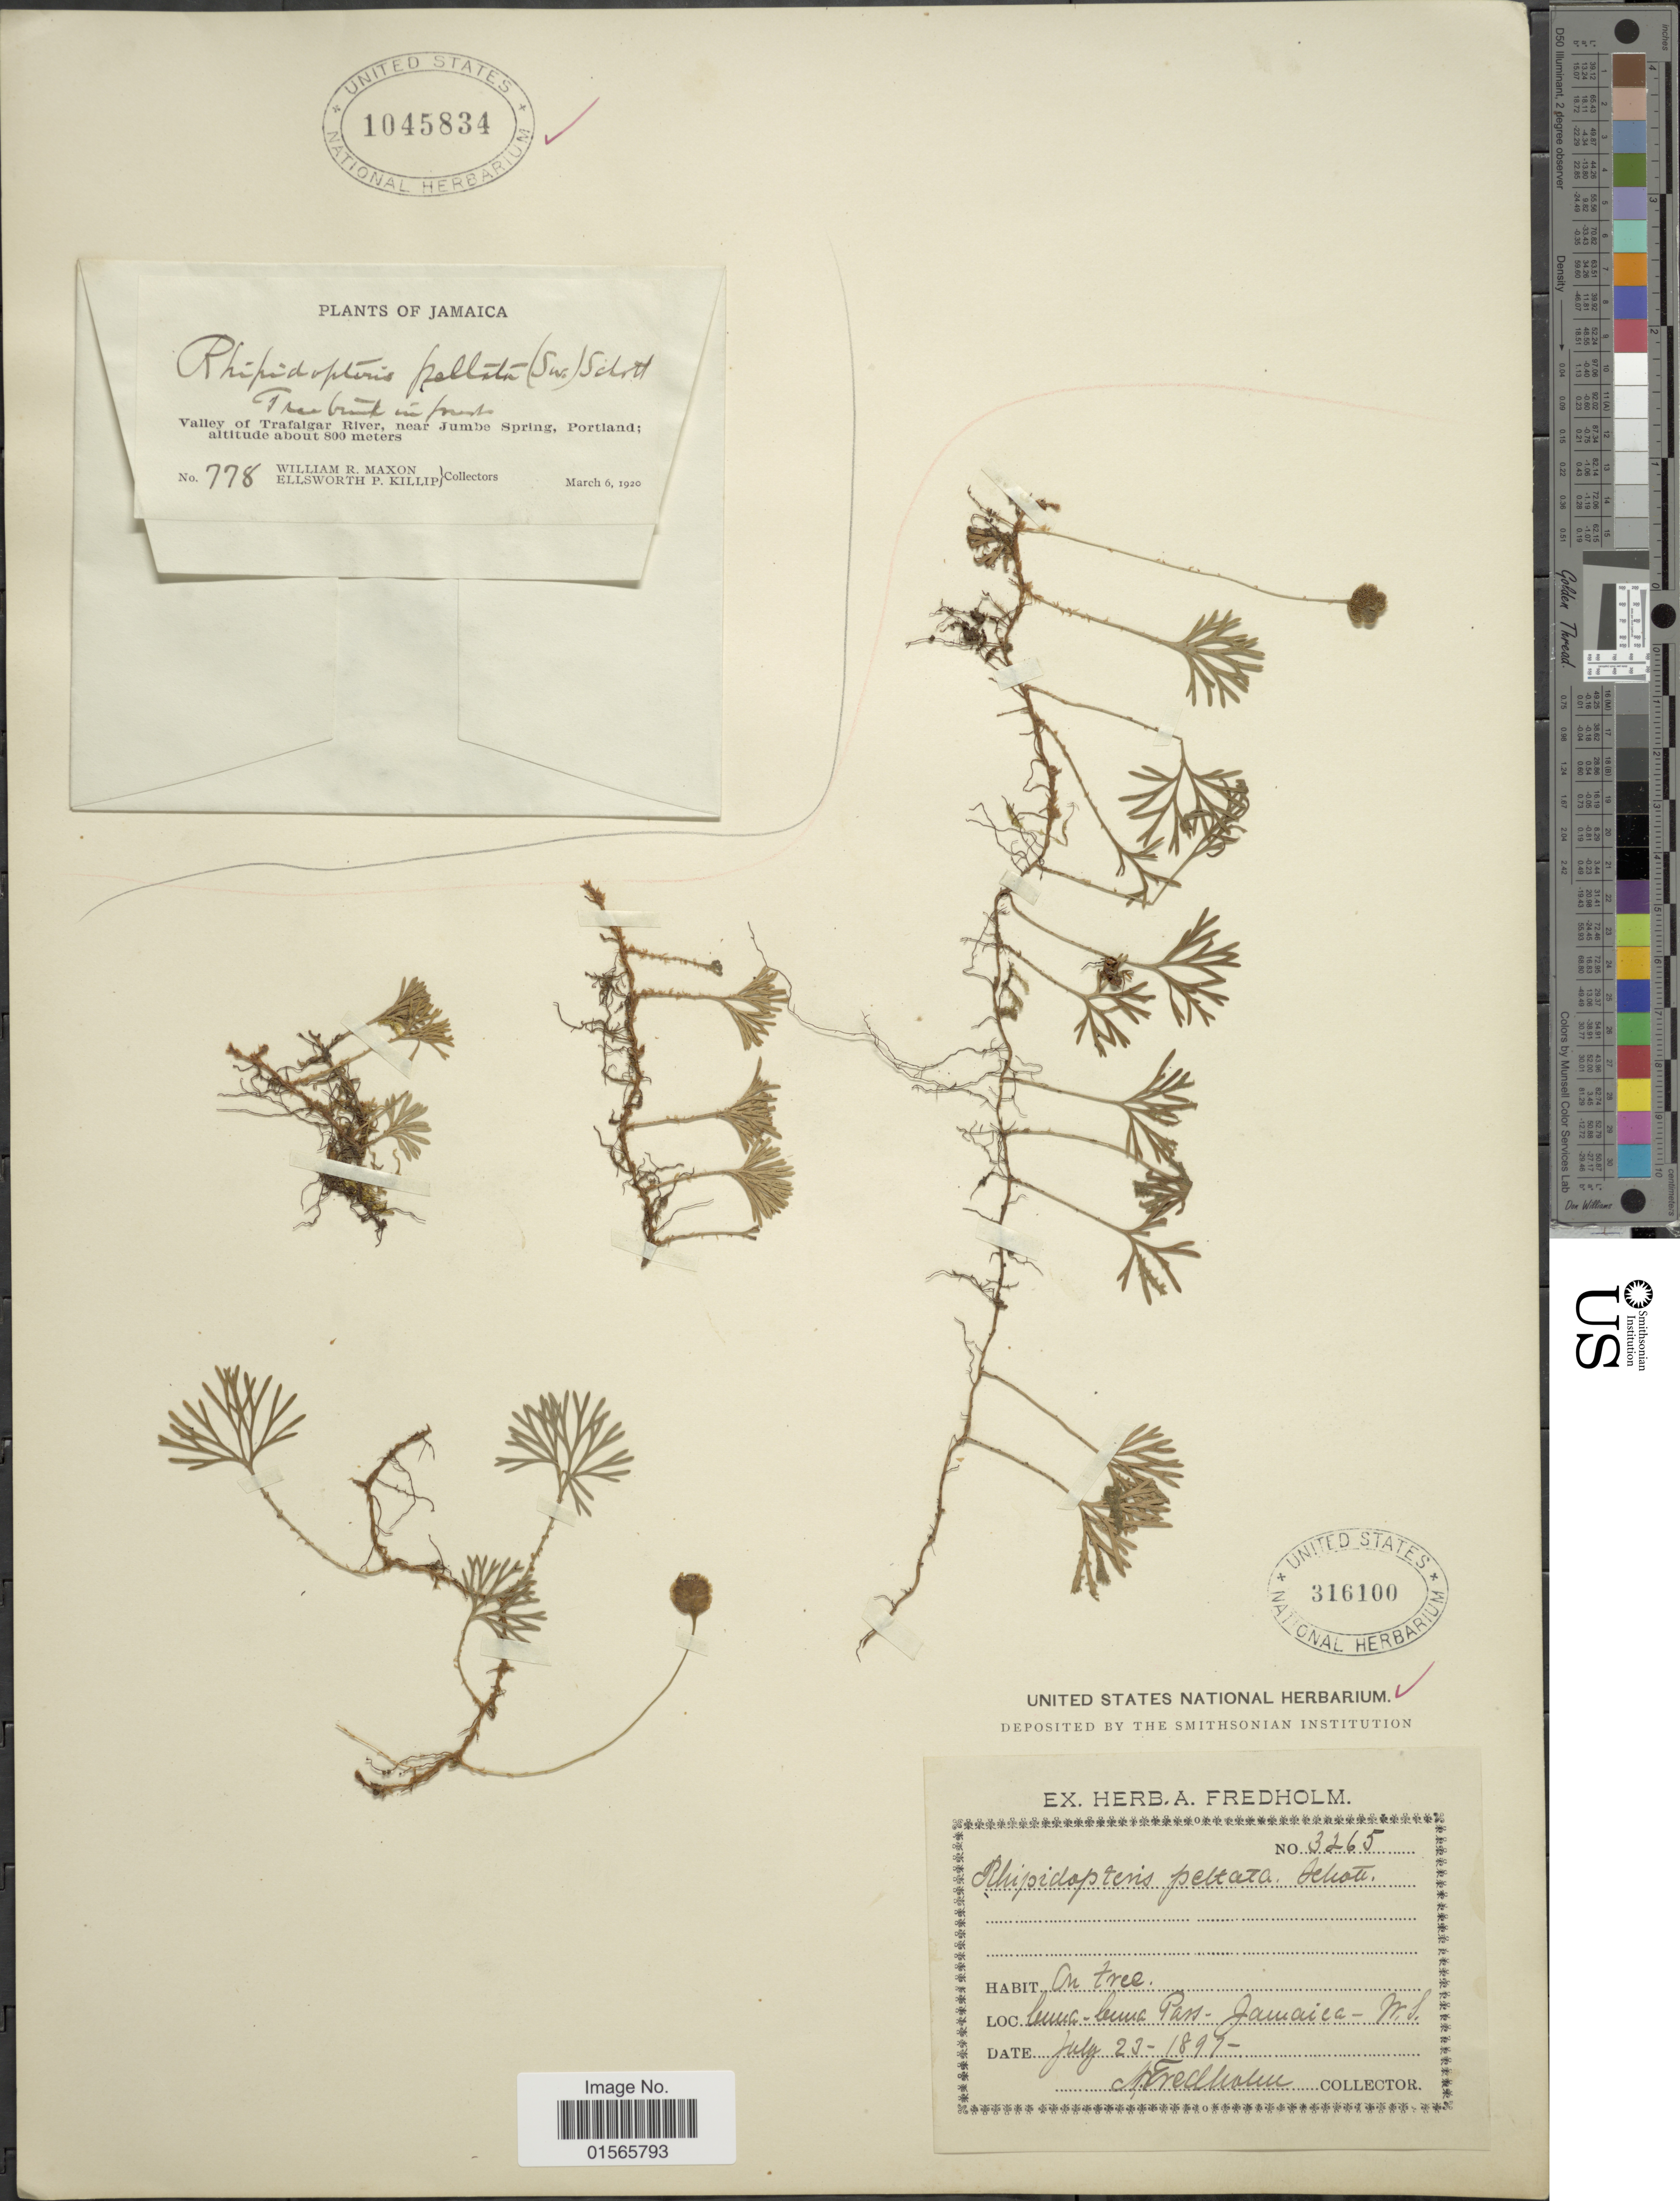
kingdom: Plantae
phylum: Tracheophyta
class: Polypodiopsida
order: Polypodiales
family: Dryopteridaceae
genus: Elaphoglossum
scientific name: Elaphoglossum peltatum f. peltatum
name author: (Sw.) Urb.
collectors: W. R. Maxon & E. P. Killip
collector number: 778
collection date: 1920-03-06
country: Jamaica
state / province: Portland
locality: Valley of Trafalgar River, near Jumbe Spring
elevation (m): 800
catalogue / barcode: US 1045834-2